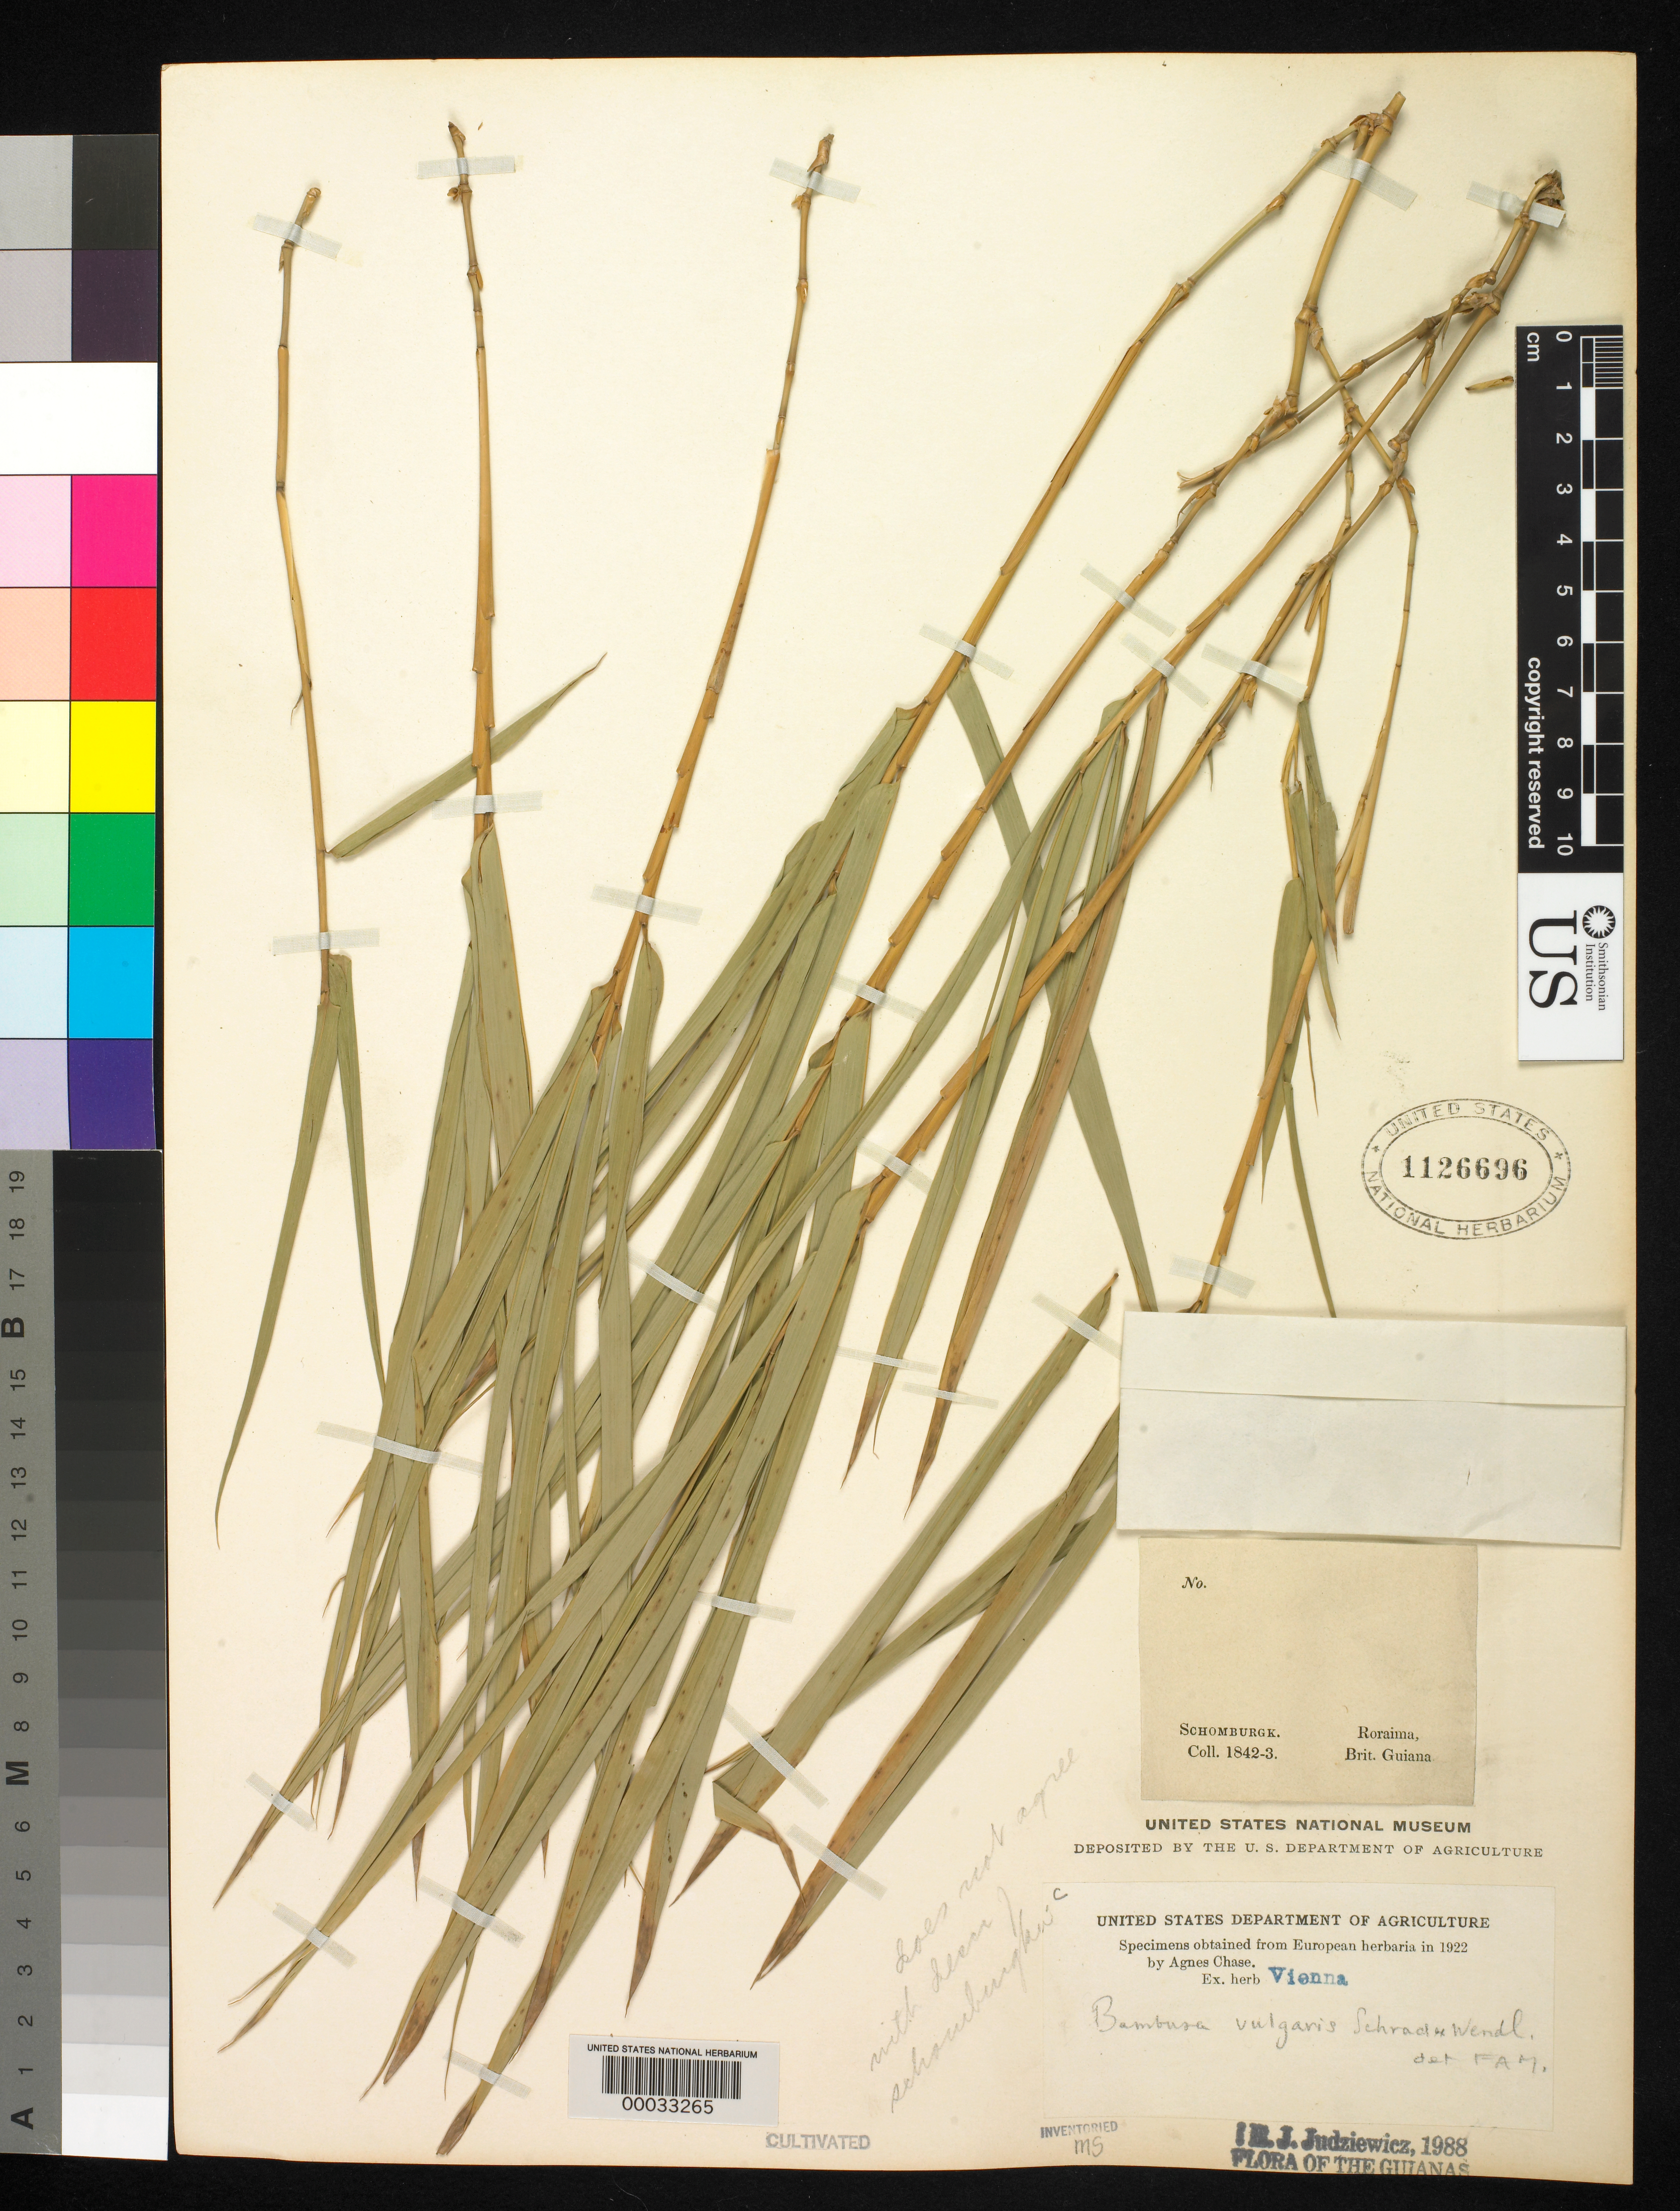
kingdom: Plantae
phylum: Tracheophyta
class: Liliopsida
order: Poales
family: Poaceae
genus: Bambusa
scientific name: Bambusa vulgaris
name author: Schrad. ex J.C. Wendl.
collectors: R. H. Schomburgk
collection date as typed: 1842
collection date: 1842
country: Guyana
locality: Roraima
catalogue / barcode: US 1126696